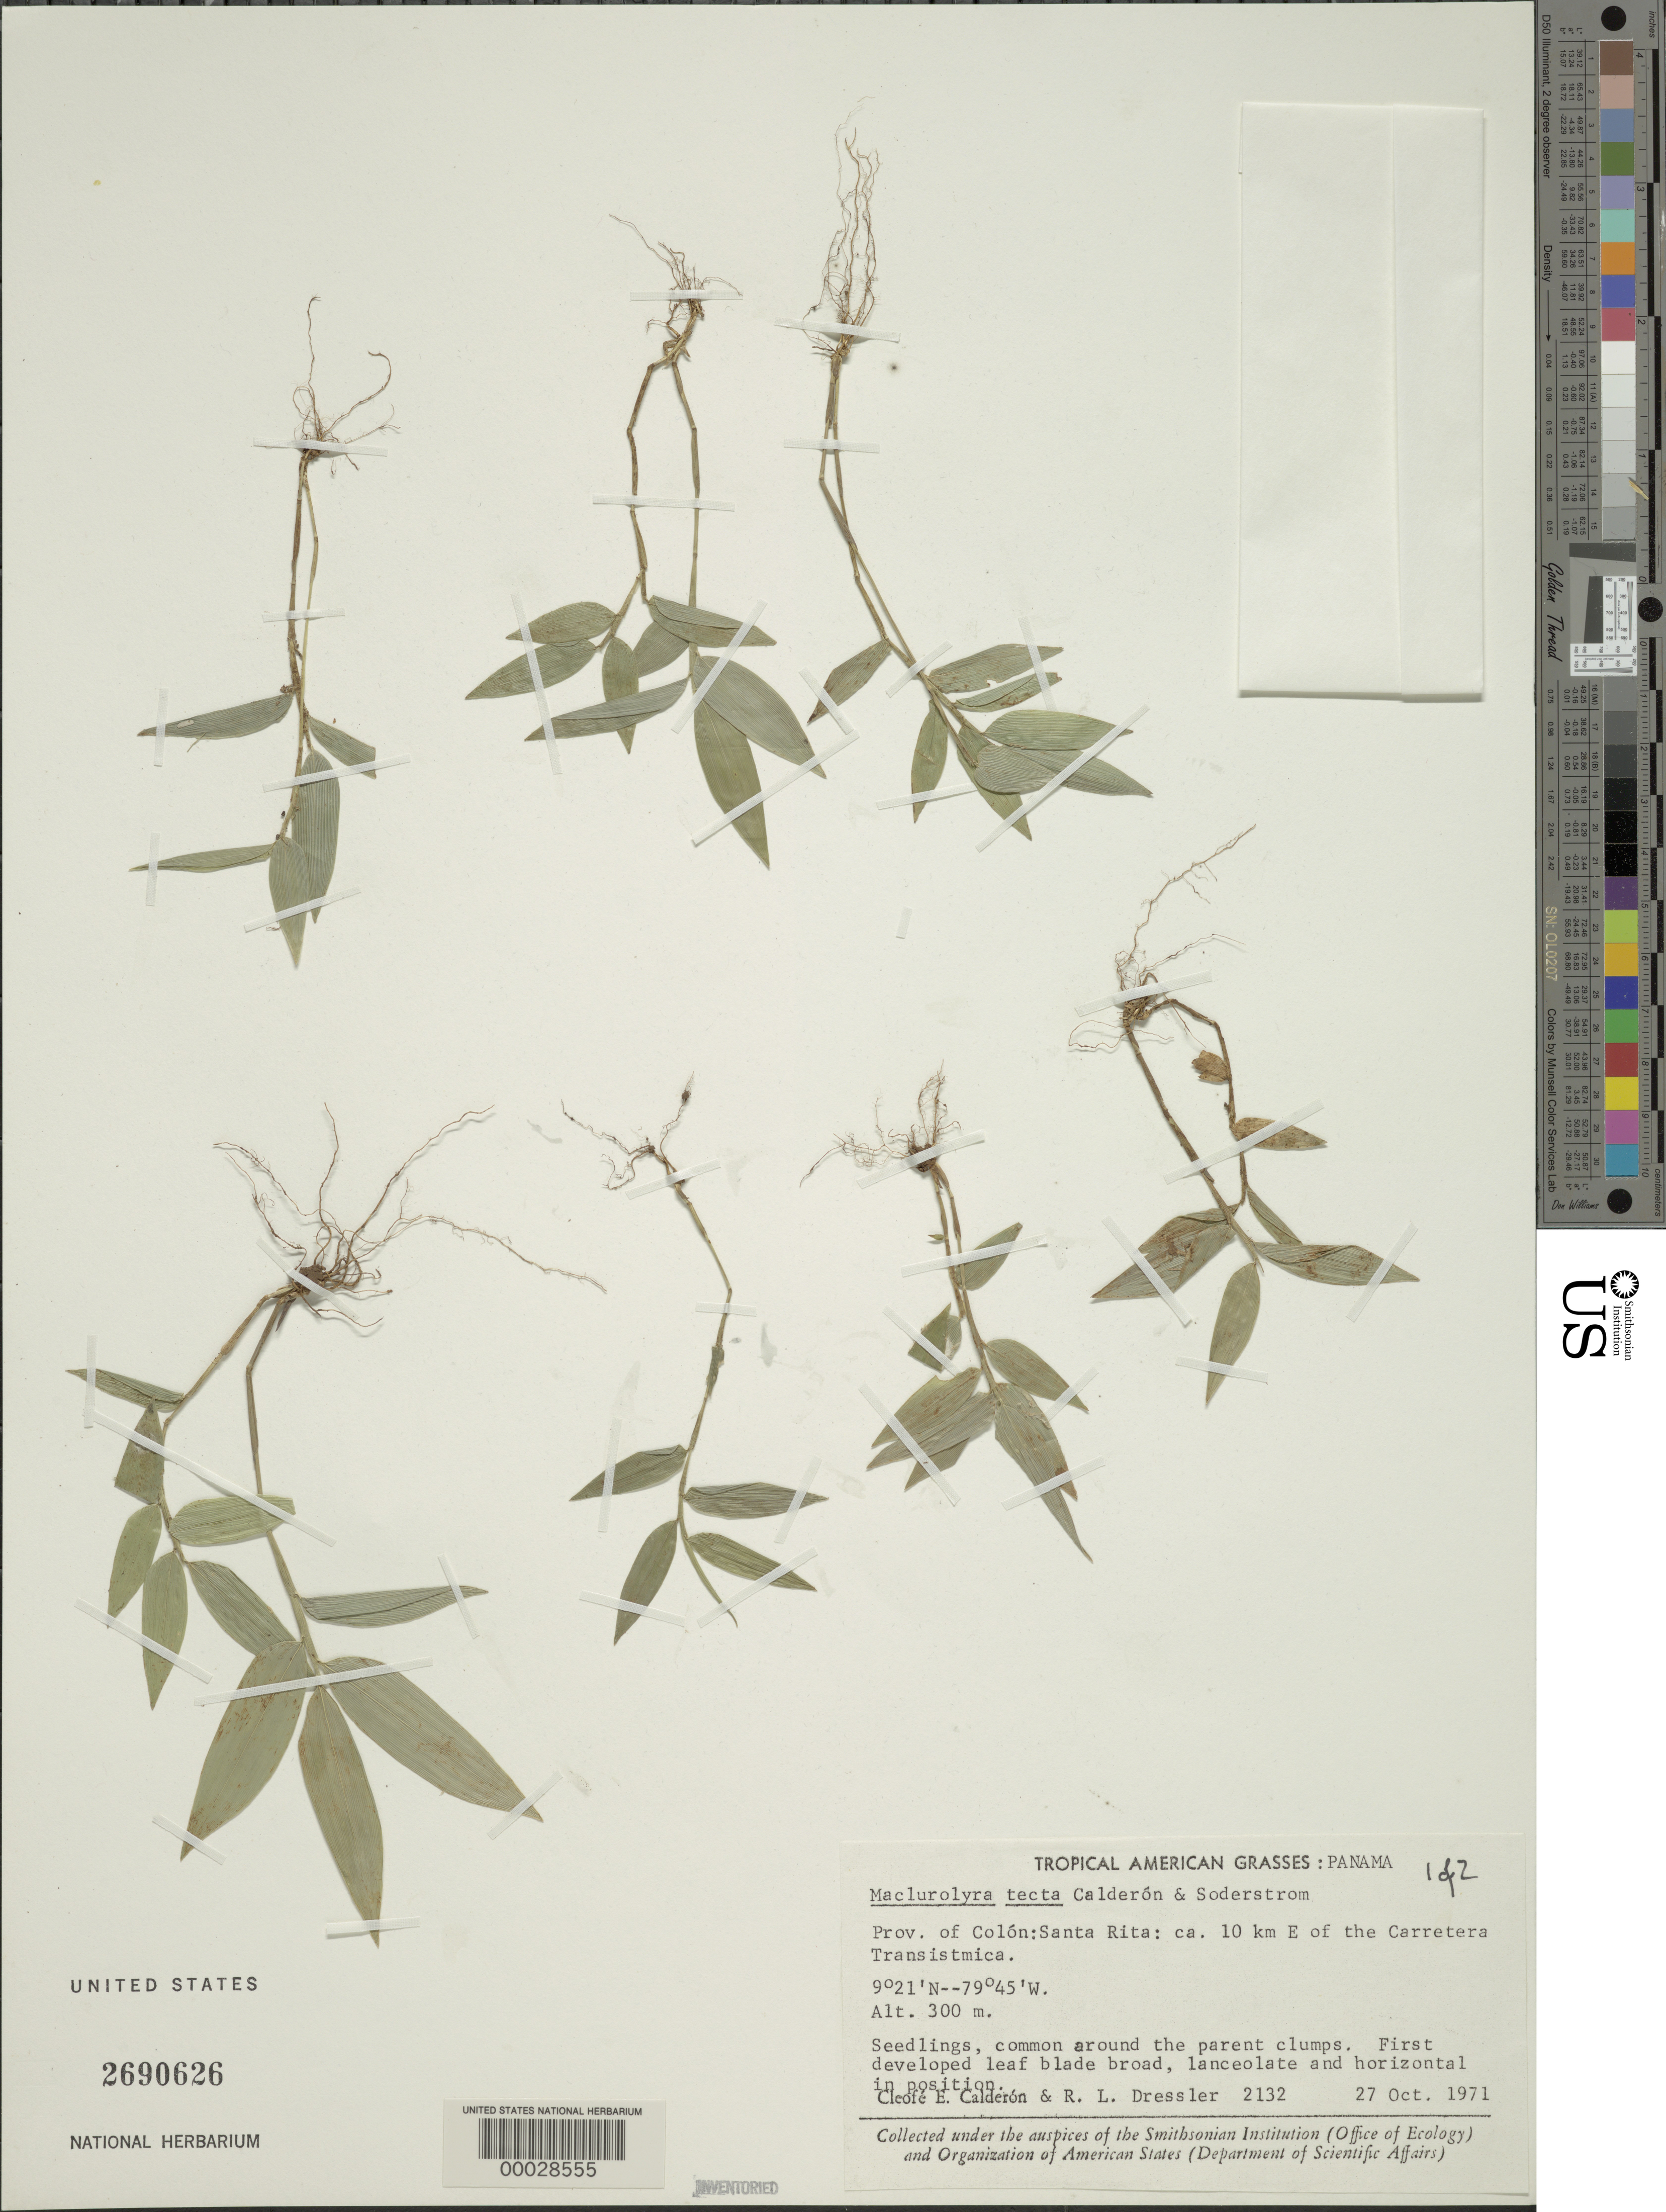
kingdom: Plantae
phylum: Tracheophyta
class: Liliopsida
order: Poales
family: Poaceae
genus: Leptaspis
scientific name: Leptaspis zeylanica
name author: Nees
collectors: C. E. Calderón & R. Dressler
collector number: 2132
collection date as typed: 27 Oct 1971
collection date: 1971-10-27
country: Panama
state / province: Colón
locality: Santa Rita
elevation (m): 300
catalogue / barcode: US 2690626